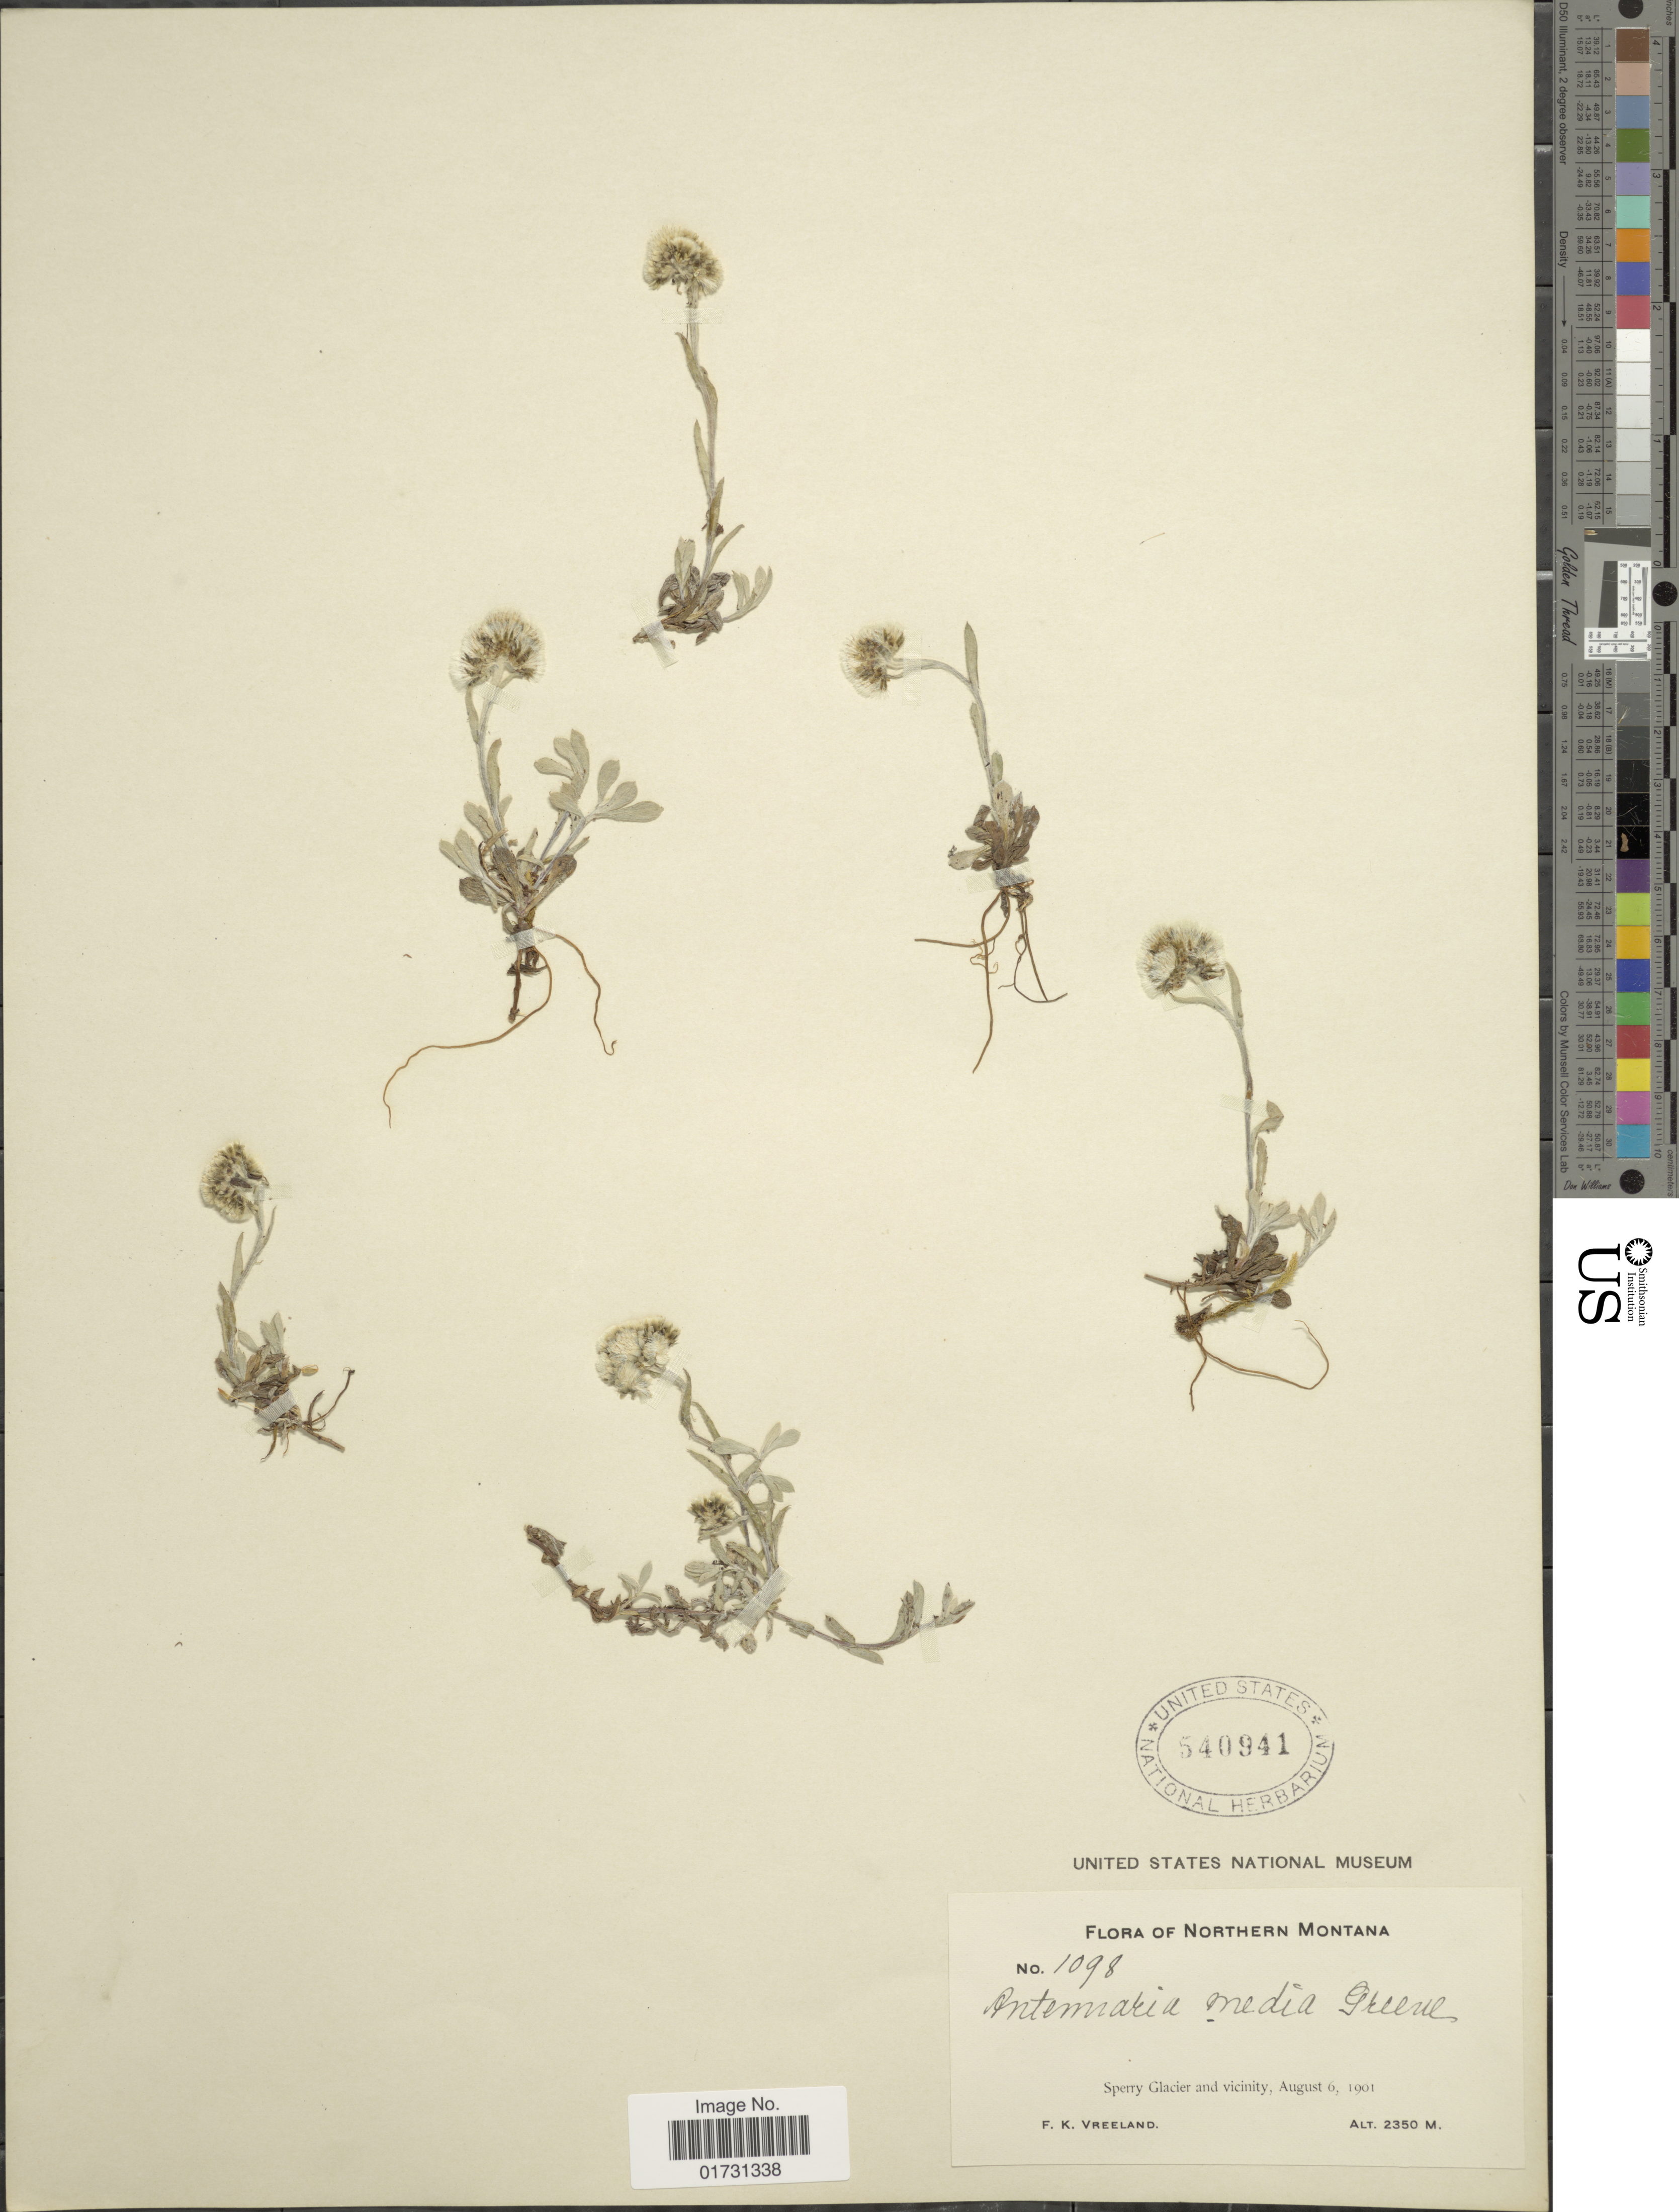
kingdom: Plantae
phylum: Tracheophyta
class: Magnoliopsida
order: Asterales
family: Asteraceae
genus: Antennaria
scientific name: Antennaria media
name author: Greene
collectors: F. Vreeland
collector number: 1098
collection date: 1901-08-06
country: United States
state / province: Montana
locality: Northern Montana, Sperry Glacier and vicinity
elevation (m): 2350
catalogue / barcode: US 540941